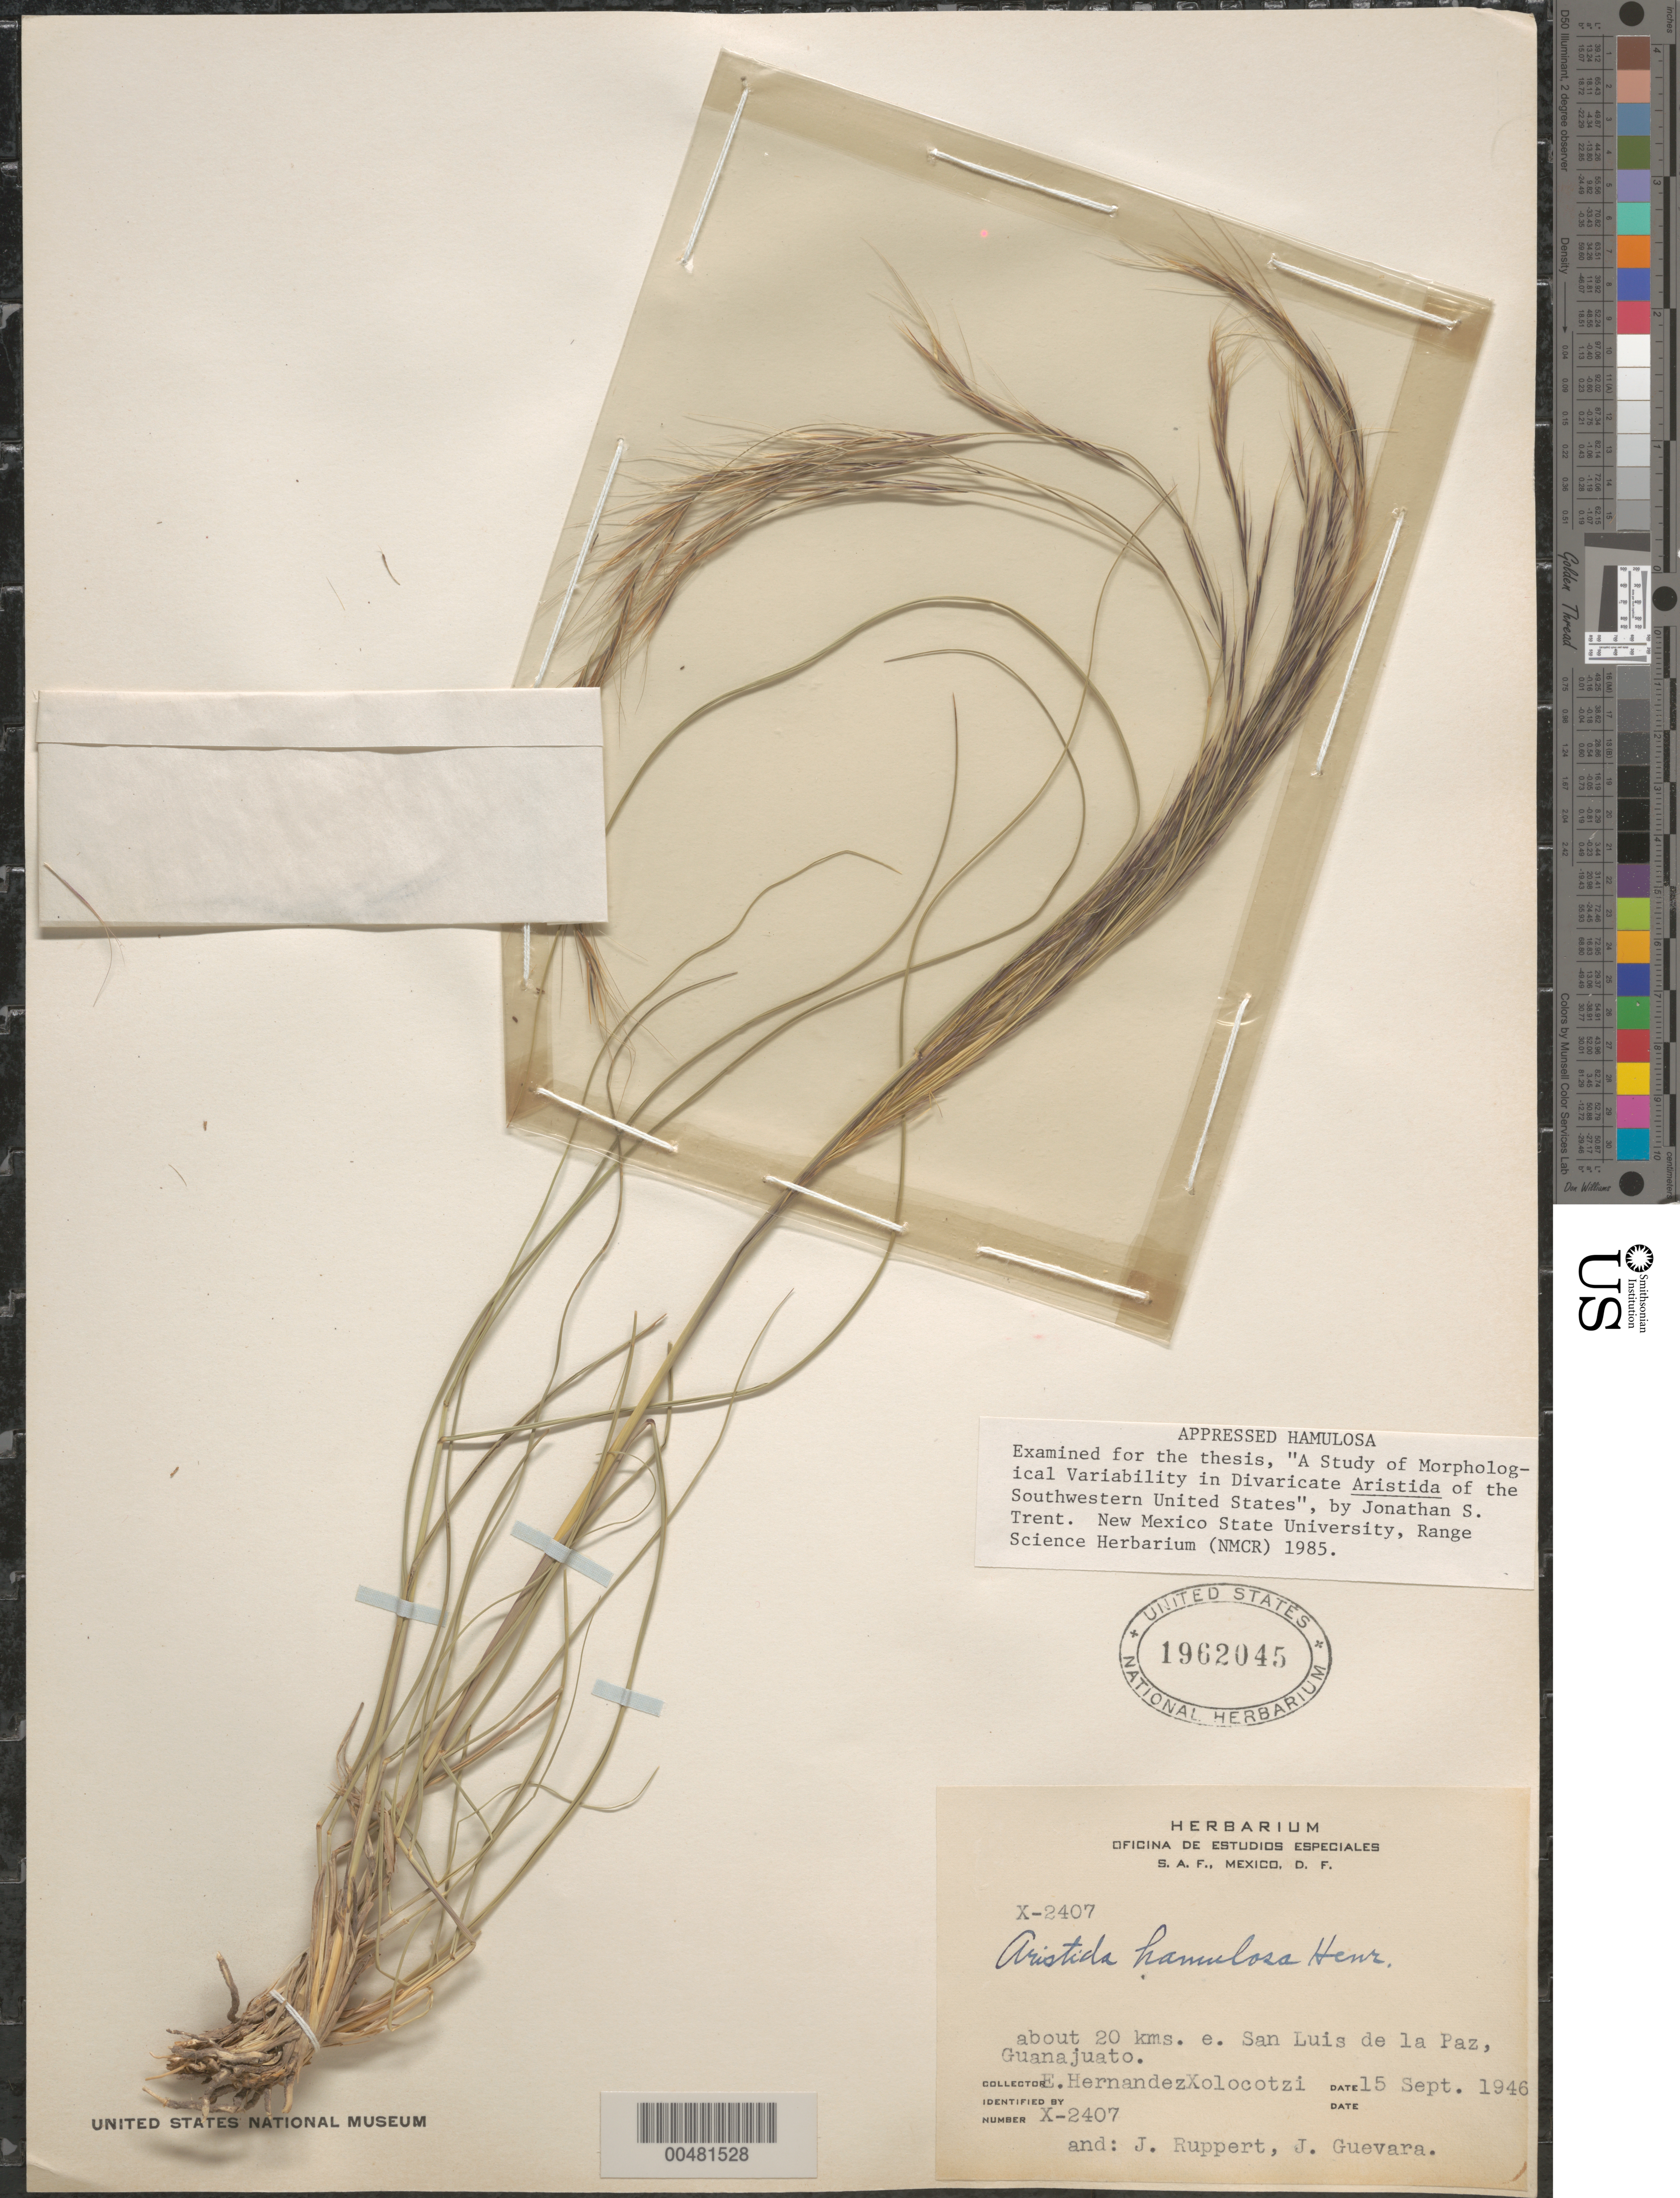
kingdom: Plantae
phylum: Tracheophyta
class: Liliopsida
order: Poales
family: Poaceae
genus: Aristida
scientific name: Aristida hamulosa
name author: Henr.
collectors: E. I. Hernández-X., J. Ruppert & J. Guevara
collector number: X-2407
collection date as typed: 15 Sep 1946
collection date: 1946-09-15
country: Mexico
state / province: Guanajuato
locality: About 20 km E of San Luis de la Paz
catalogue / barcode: US 1962045